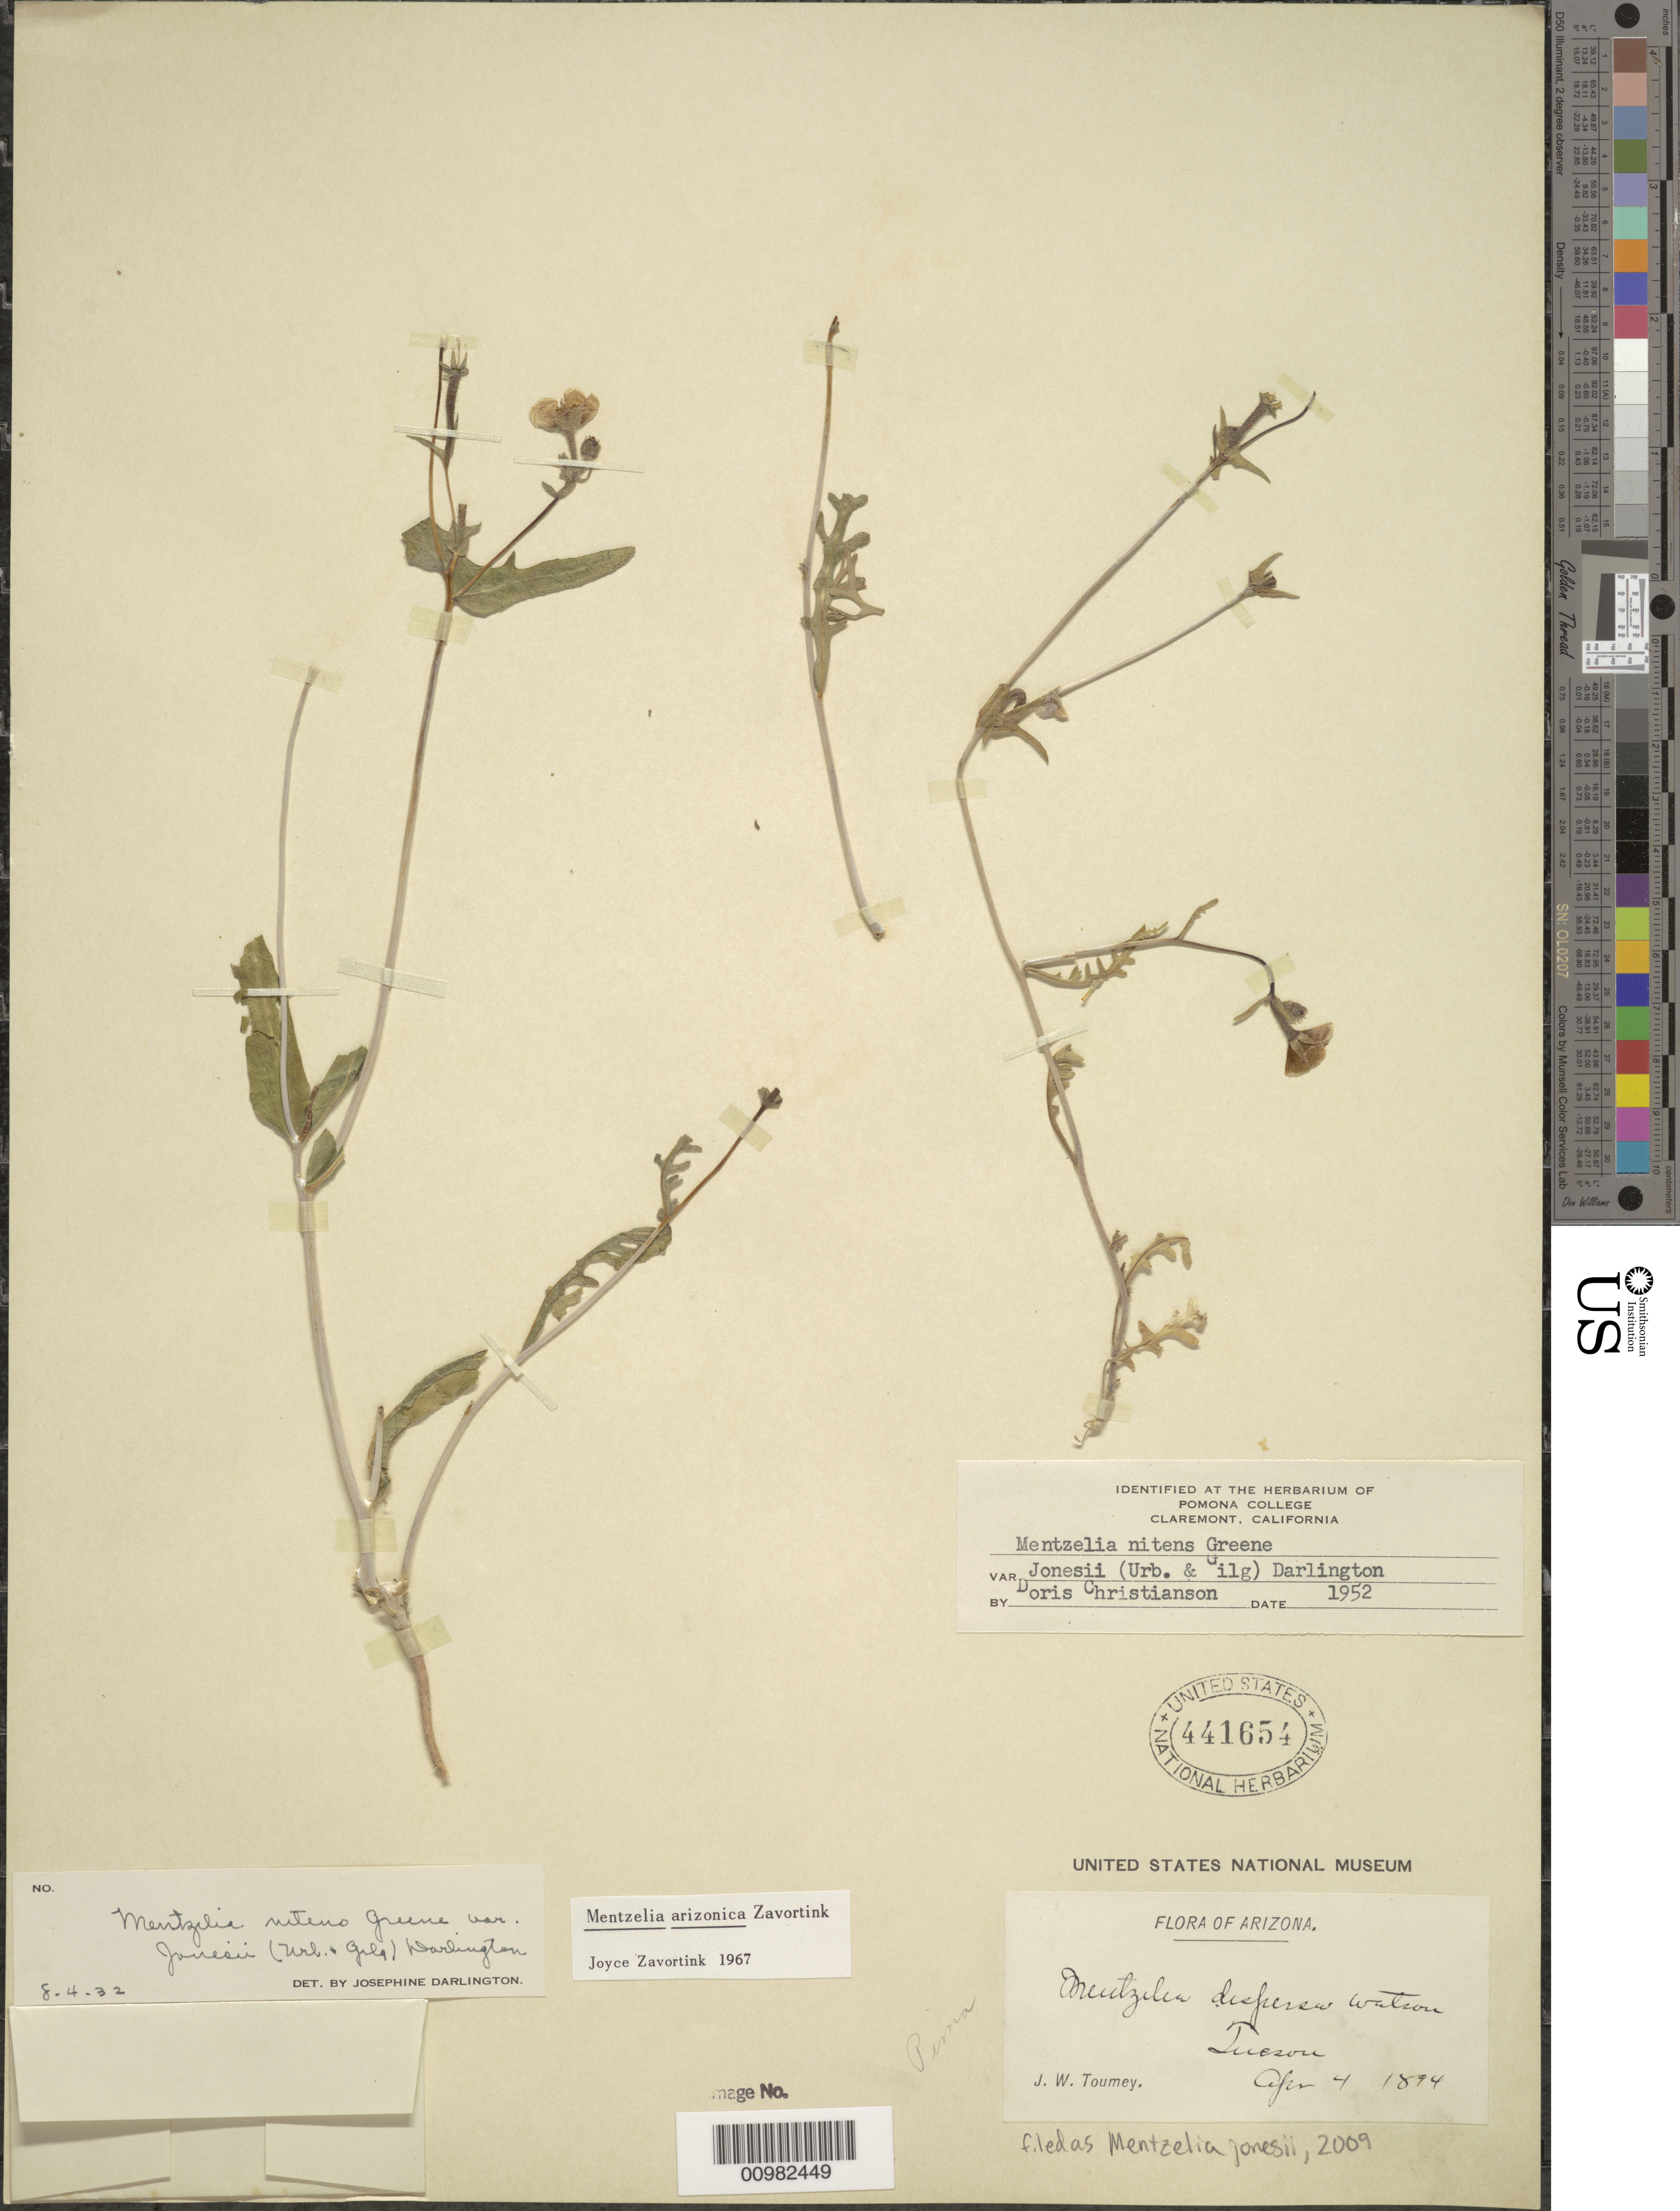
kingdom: Plantae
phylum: Tracheophyta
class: Magnoliopsida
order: Cornales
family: Loasaceae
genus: Mentzelia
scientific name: Mentzelia jonesii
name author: (Urb. & Gilg) H.J. Thomps. & J.E. Roberts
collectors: J. W. Toumey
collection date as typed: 04 Apr 1894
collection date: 1894-04-04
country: United States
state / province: Arizona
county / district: Pima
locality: Tucson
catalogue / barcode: US 441654